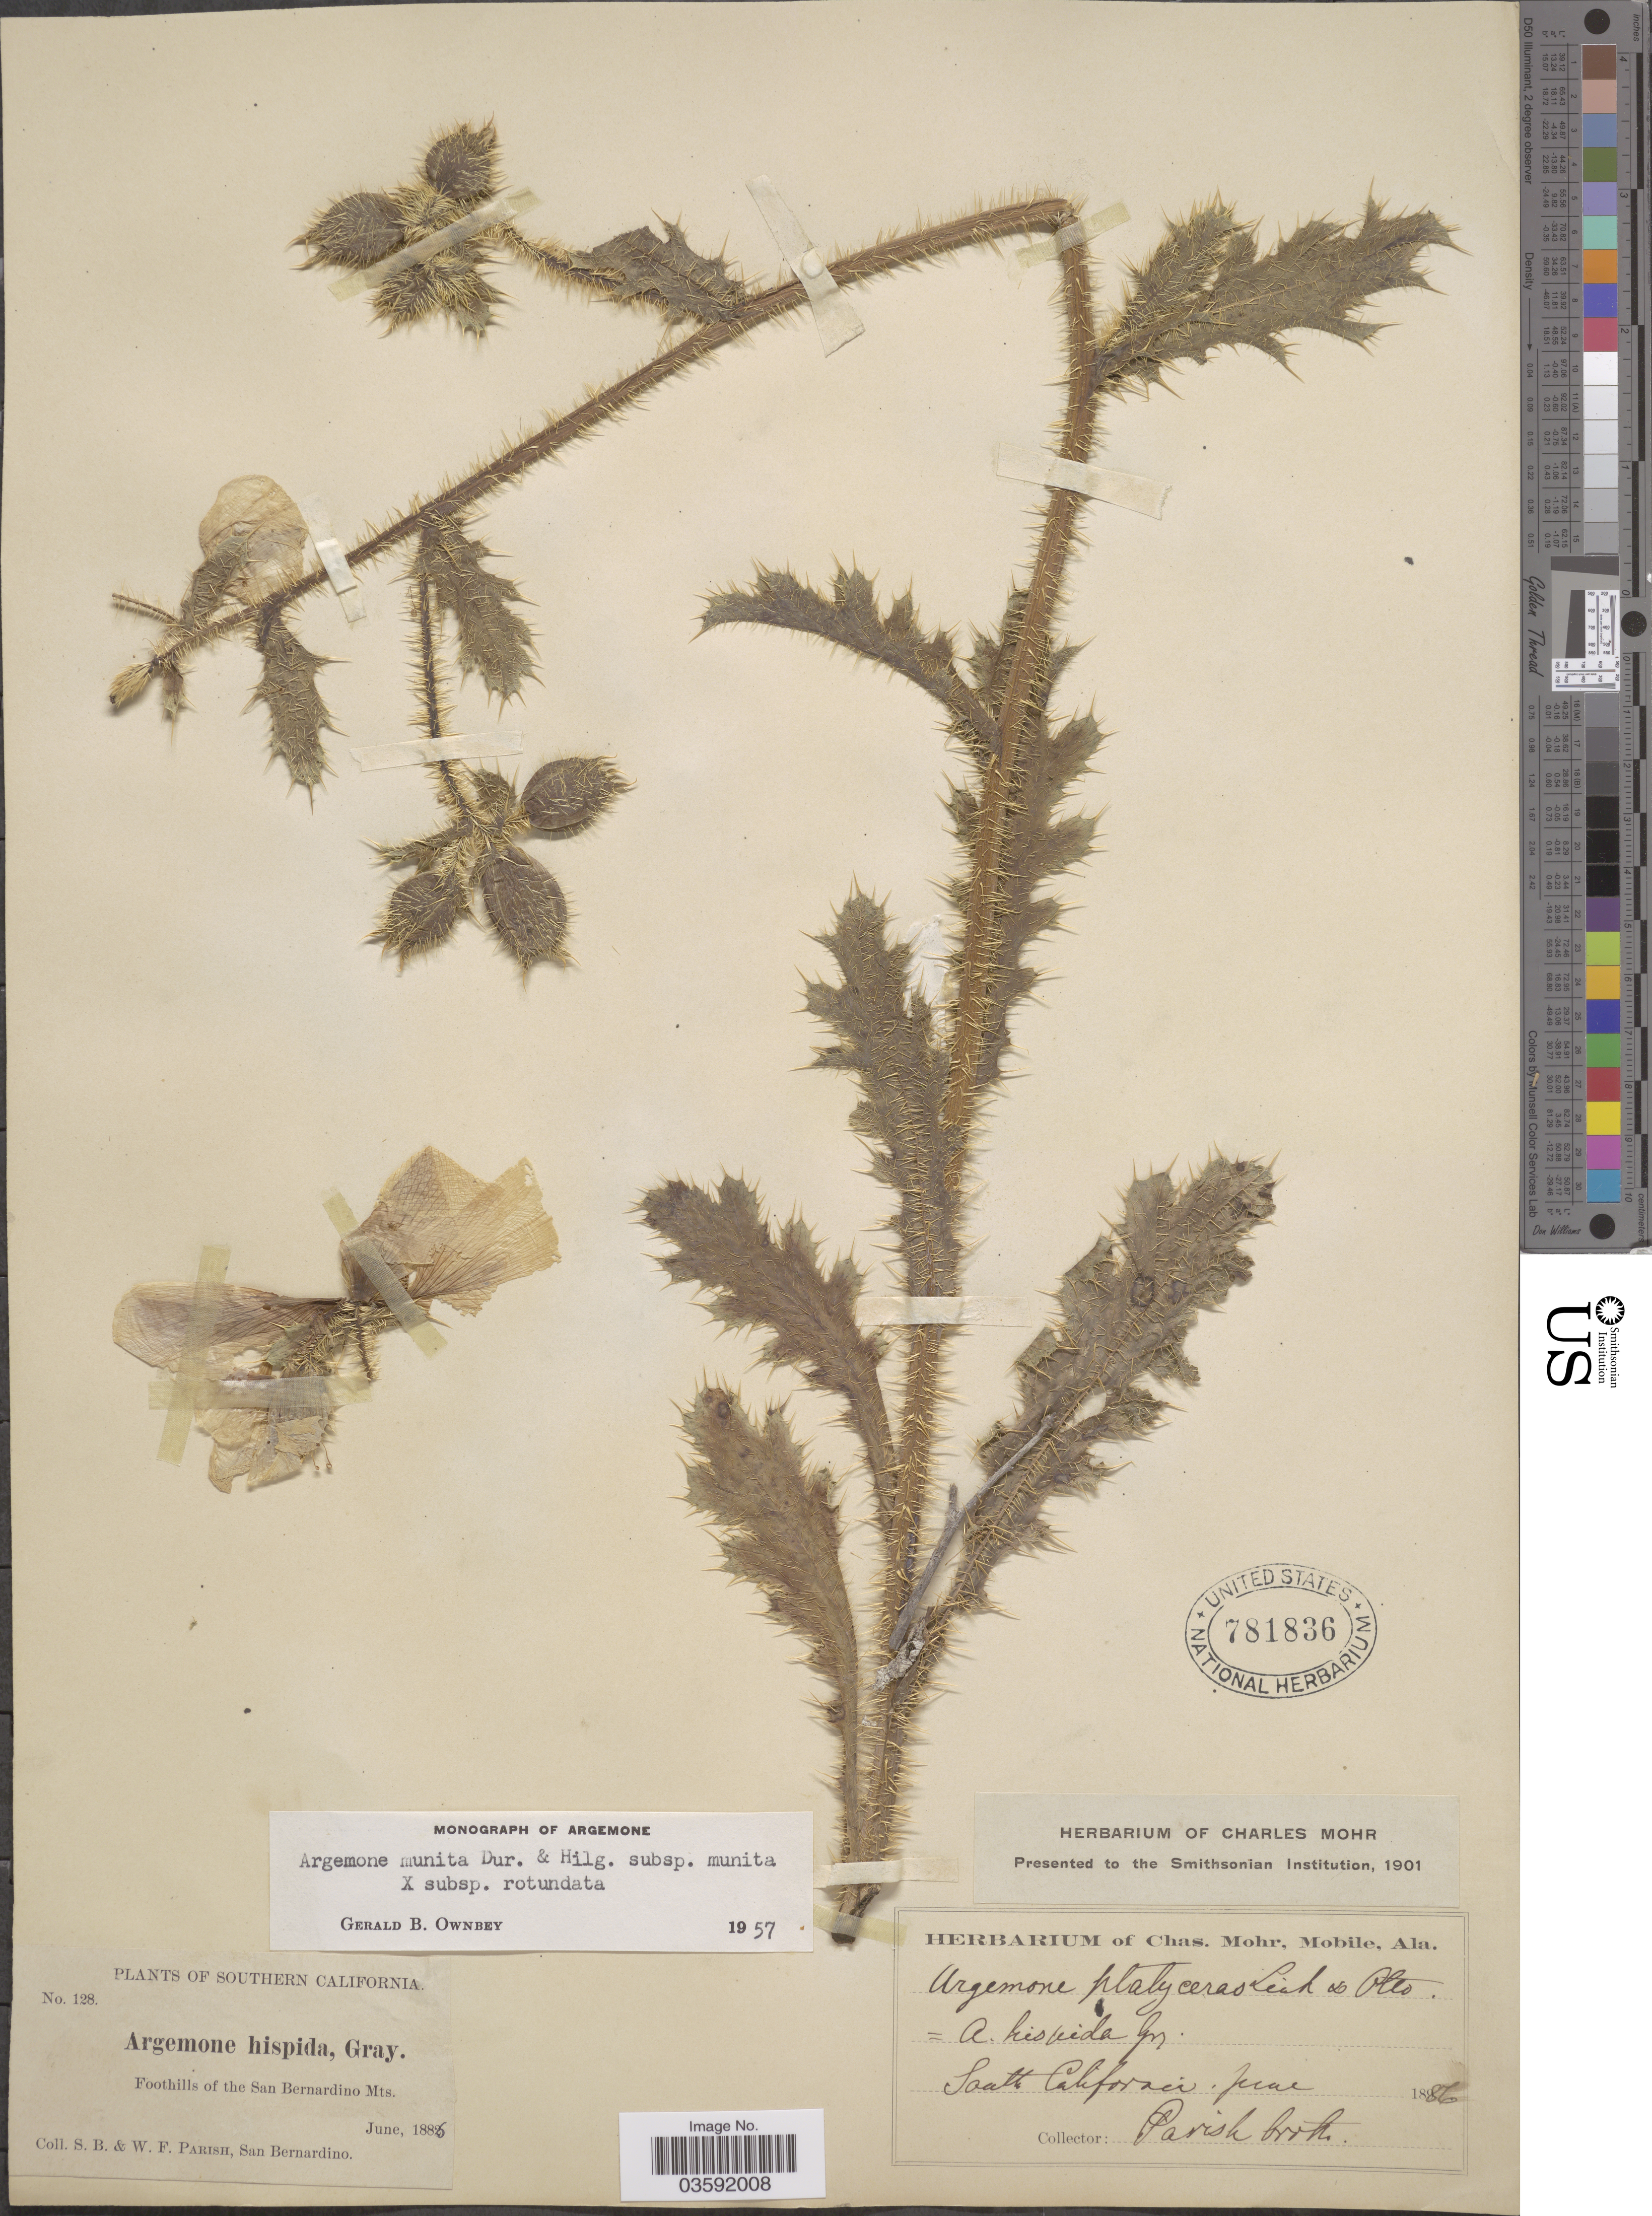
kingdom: Plantae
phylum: Tracheophyta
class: Magnoliopsida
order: Ranunculales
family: Papaveraceae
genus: Argemone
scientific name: Argemone munita Durand & Hilg. subsp. munita x A. munita subsp. rotundata (Rydb.) G.B. Ownbey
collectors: S. B. Parish & W. F. Parish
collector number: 128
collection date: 1886-06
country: United States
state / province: California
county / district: San Bernardino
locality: Southern California. Foothills of the San Bernardino Mts.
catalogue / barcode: US 781836